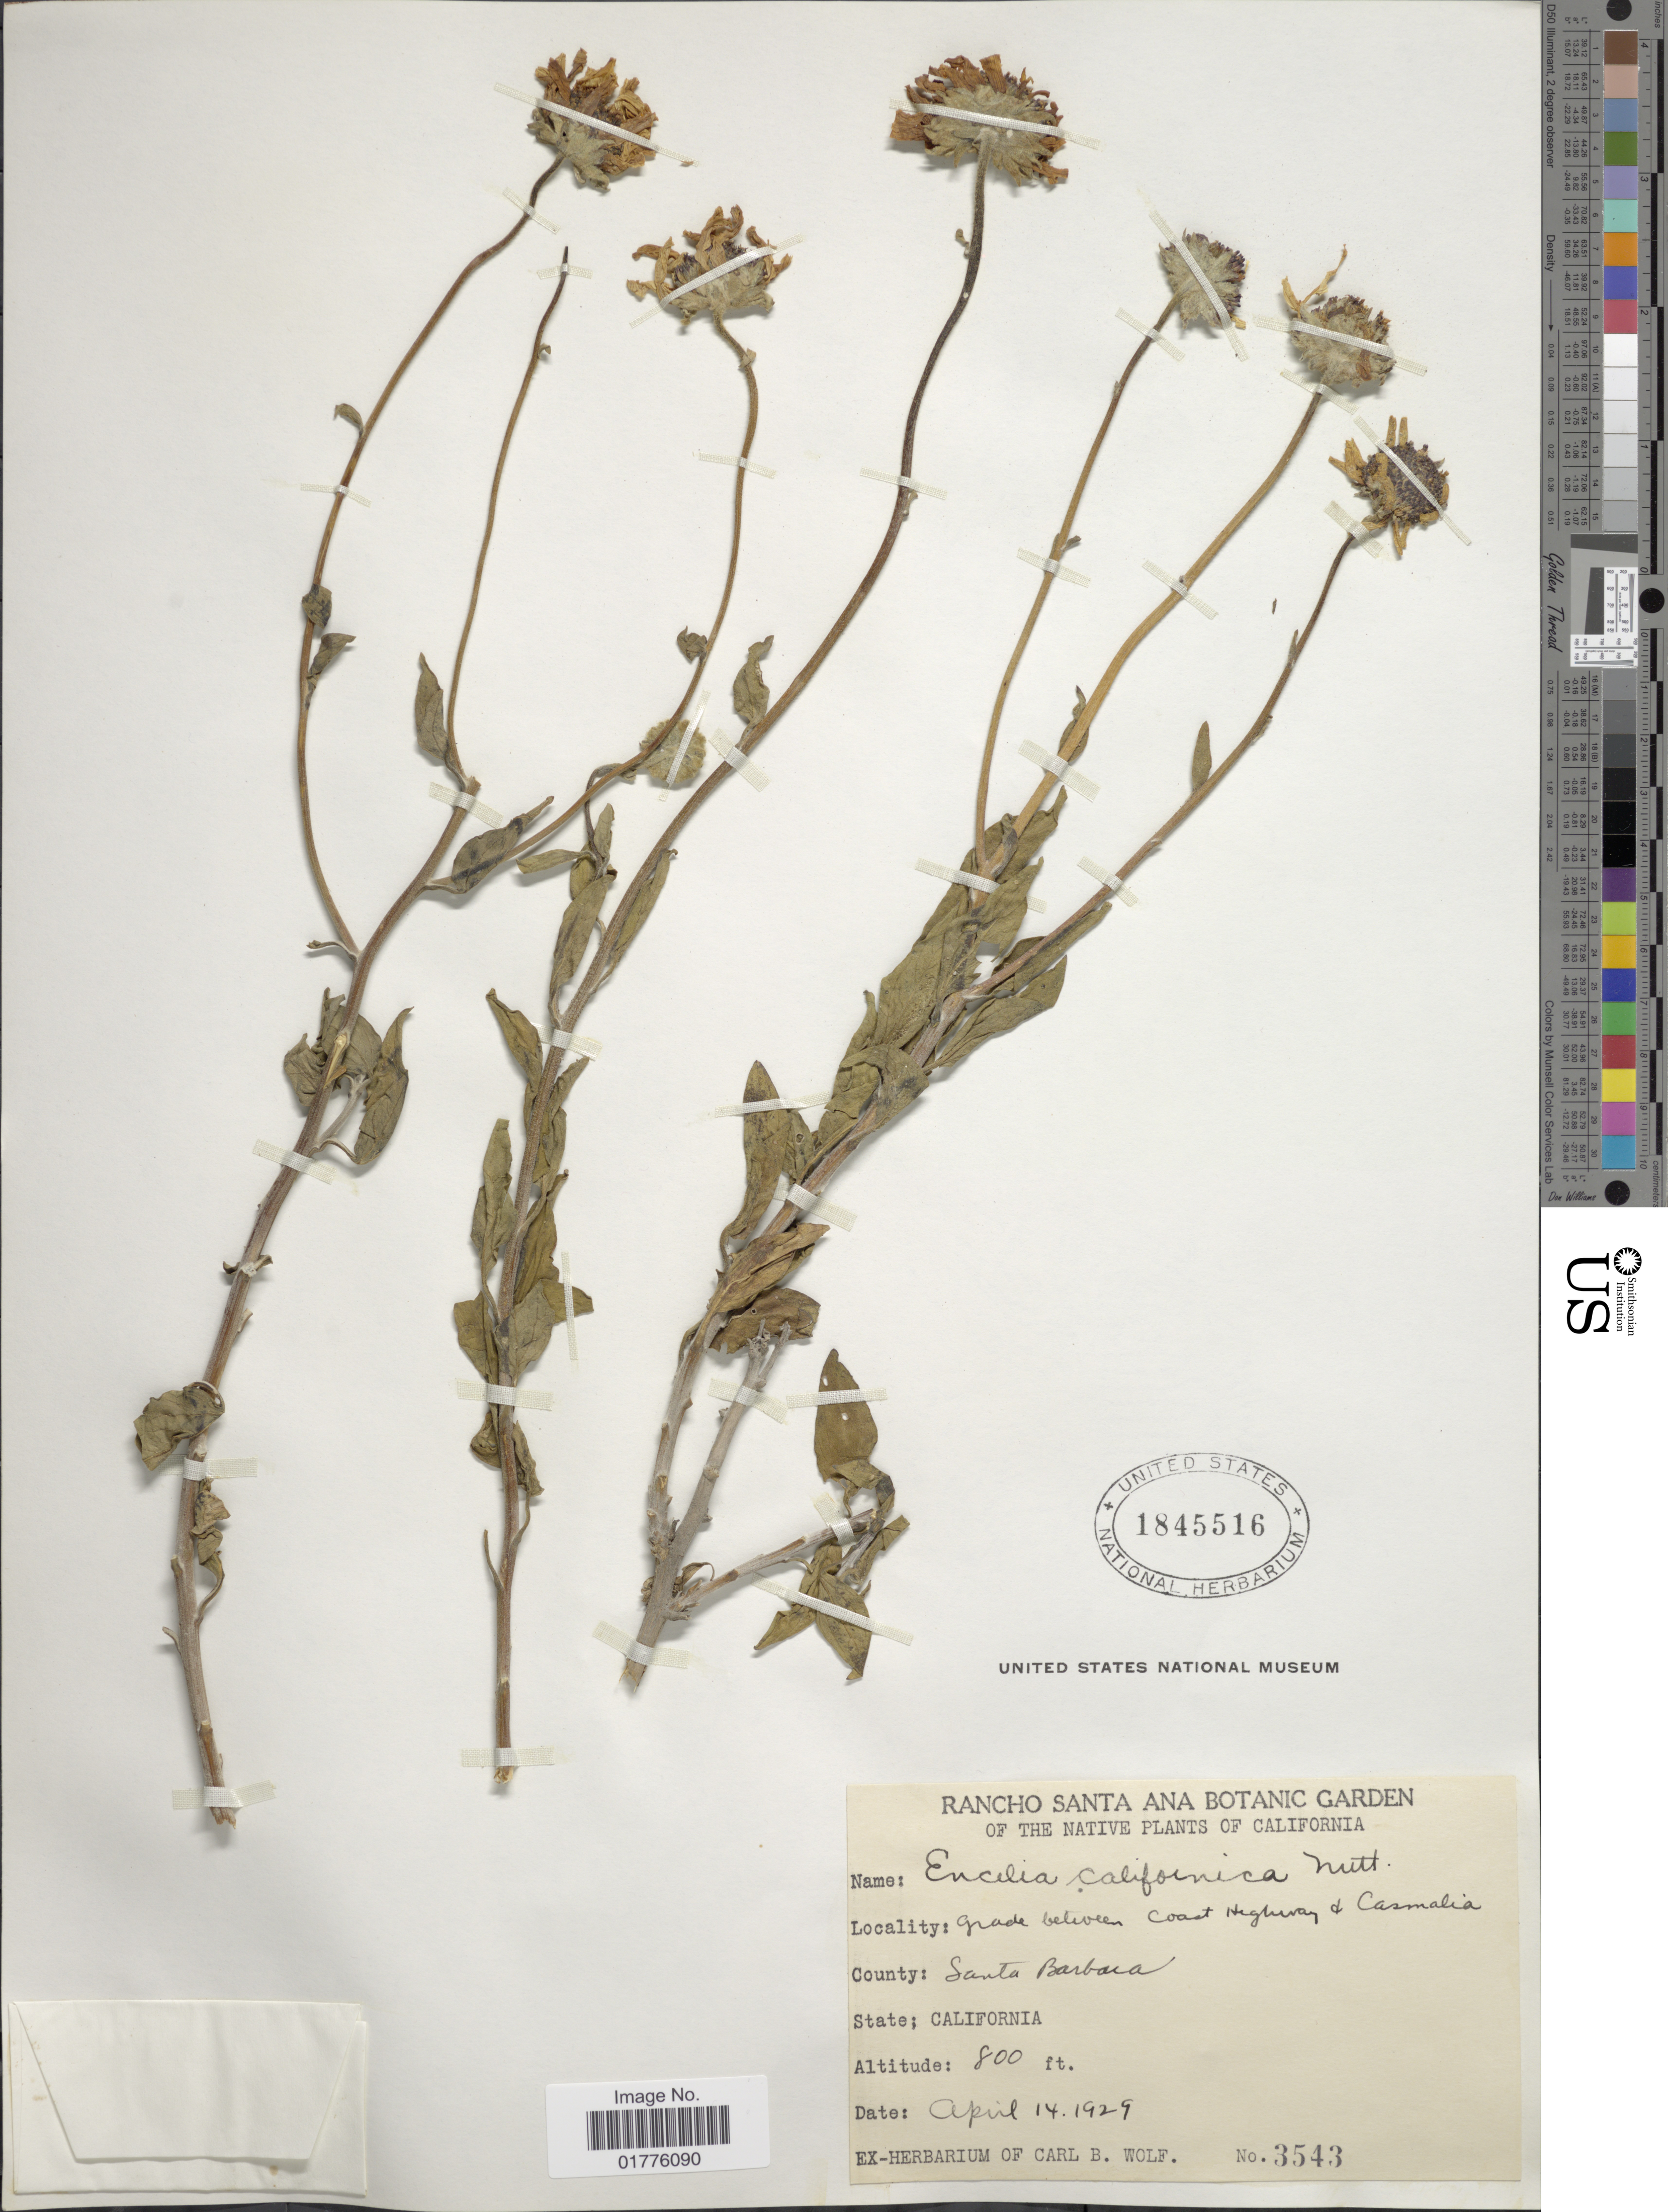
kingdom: Plantae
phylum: Tracheophyta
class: Magnoliopsida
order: Asterales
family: Asteraceae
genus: Encelia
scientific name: Encelia californica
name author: Nutt.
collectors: C. B. Wolf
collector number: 3543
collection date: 1929-04-14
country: United States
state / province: California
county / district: Santa Barbara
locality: Grade between coast highway to Carmalia. County: Santa Barbara. State: California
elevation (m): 244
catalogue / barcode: US 1845516